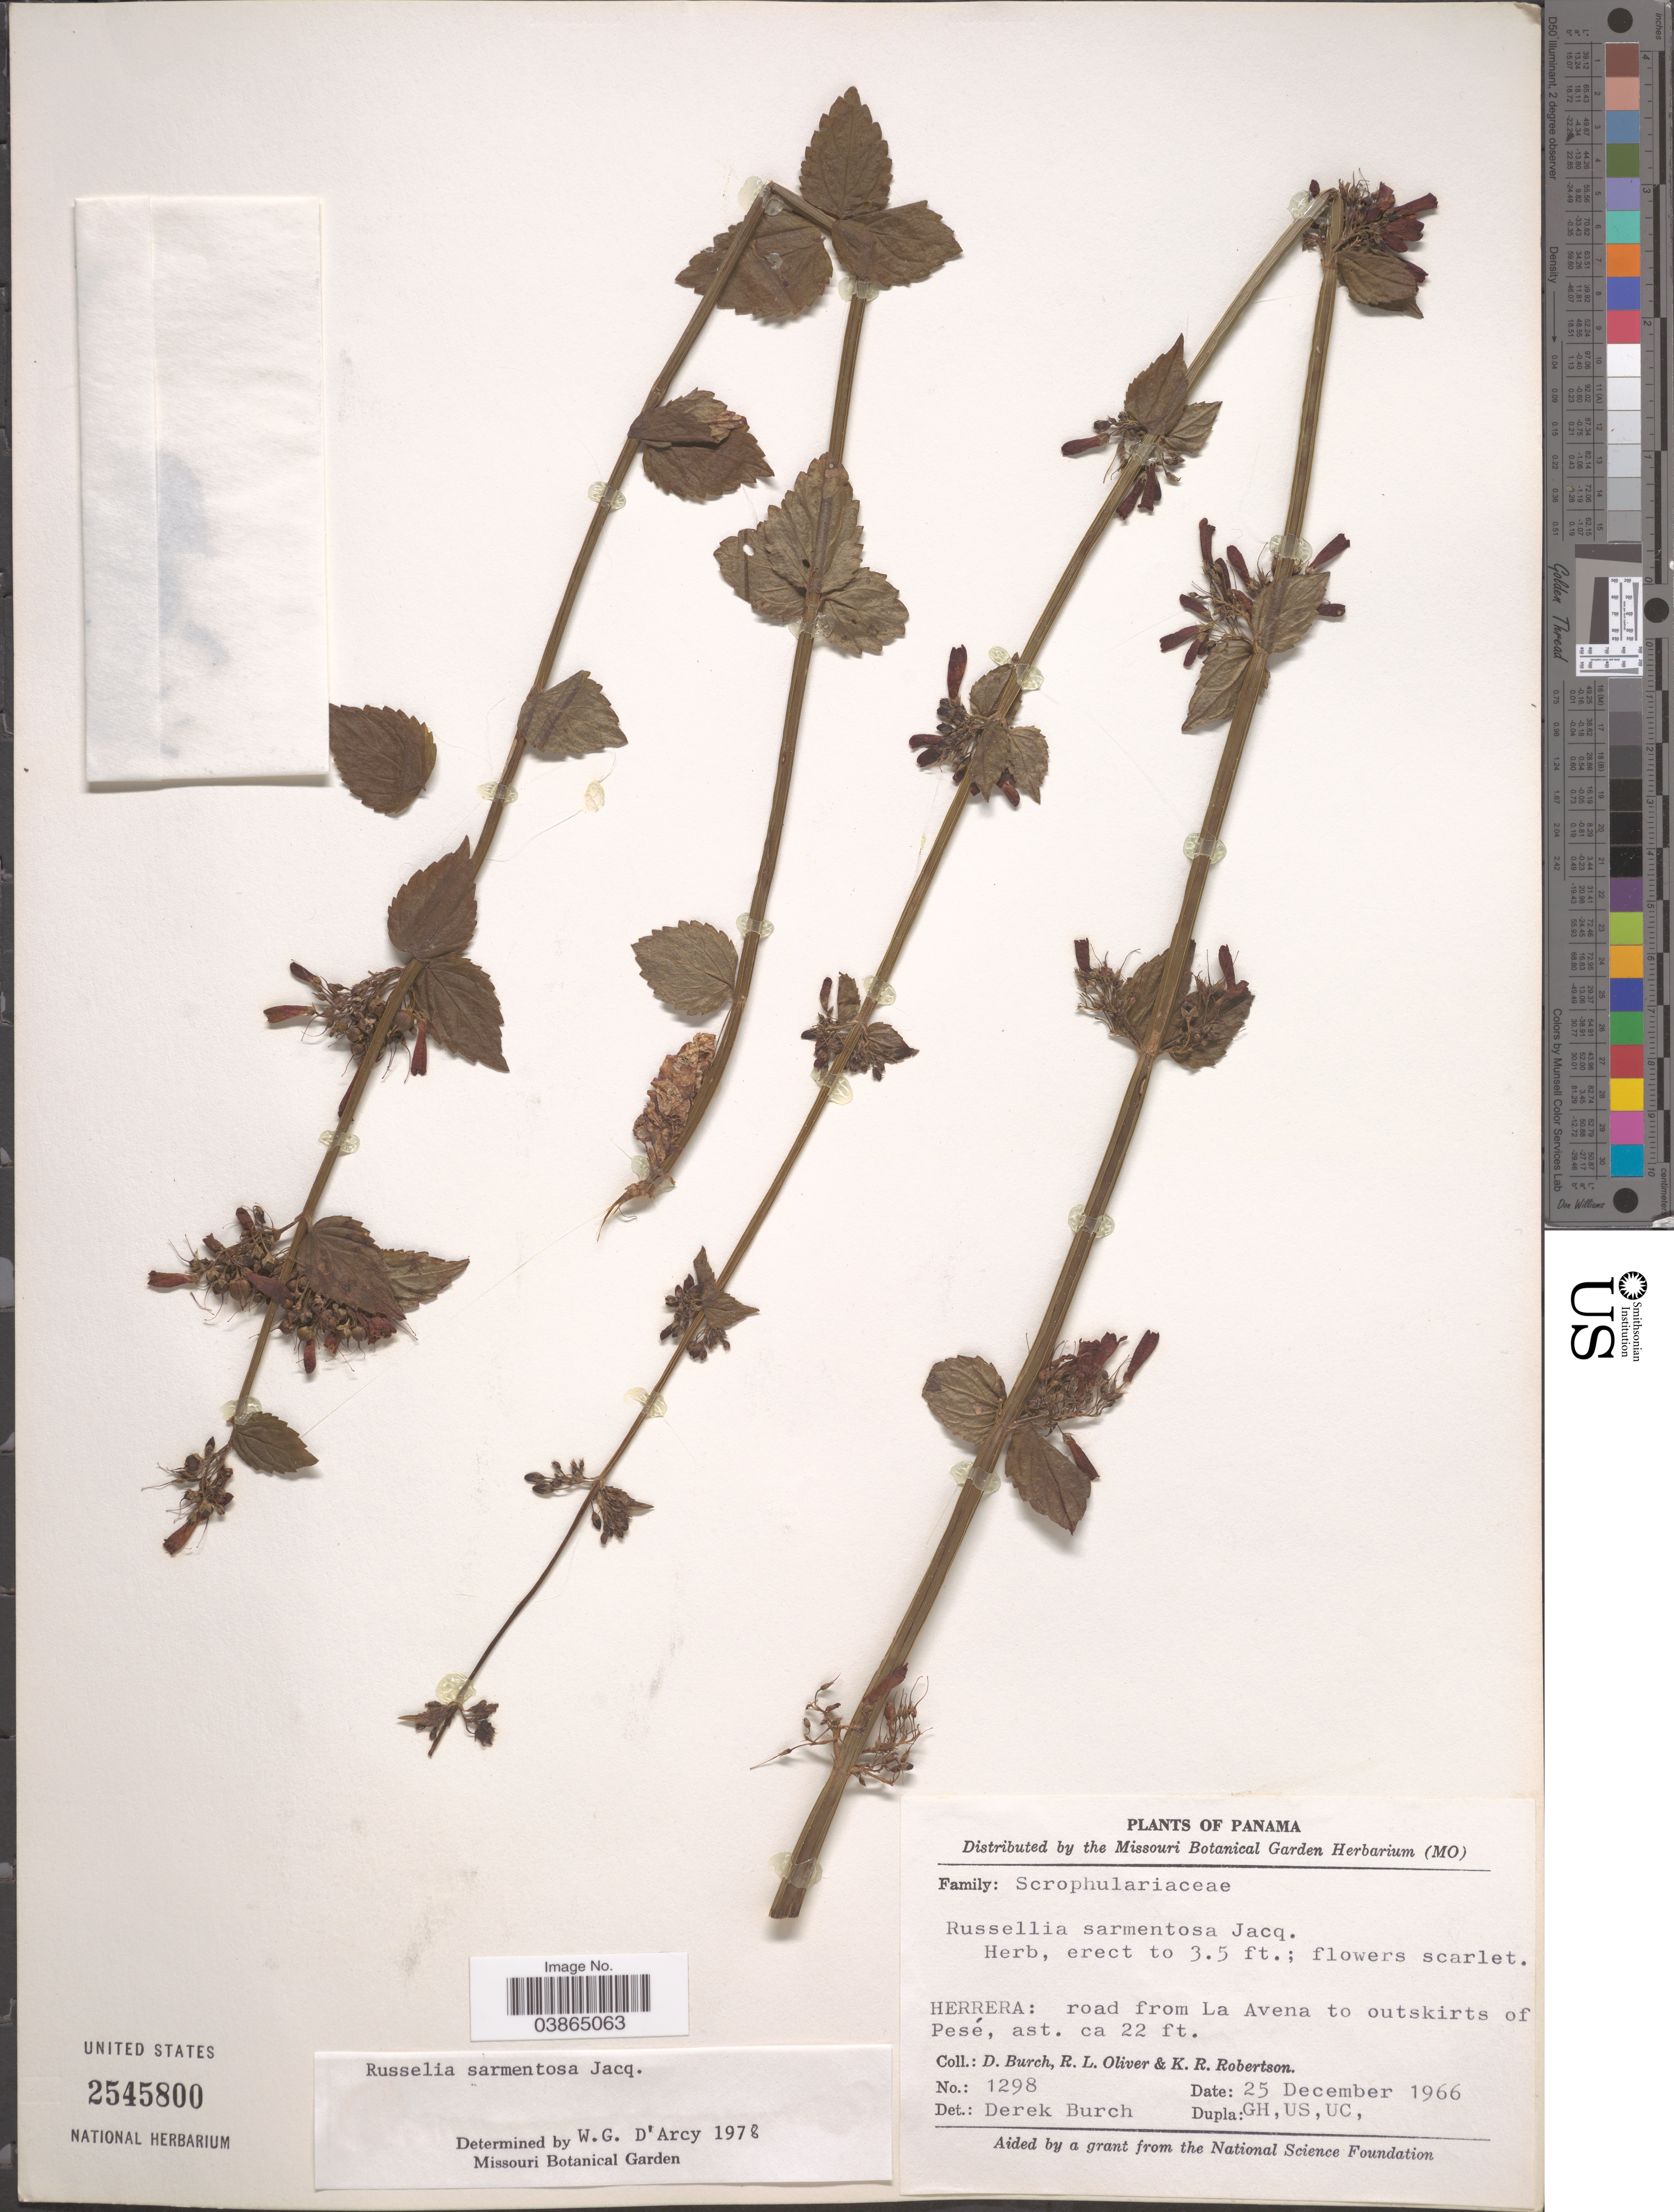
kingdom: Plantae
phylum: Tracheophyta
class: Magnoliopsida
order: Lamiales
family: Plantaginaceae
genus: Russelia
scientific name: Russelia sarmentosa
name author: Jacq.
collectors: D. Burch, R. Oliver & K. Robertson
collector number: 1298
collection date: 1966-12-25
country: Panama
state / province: Herrera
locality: Road from La Avena to outskirts of Pesé.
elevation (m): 7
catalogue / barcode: US 2545800